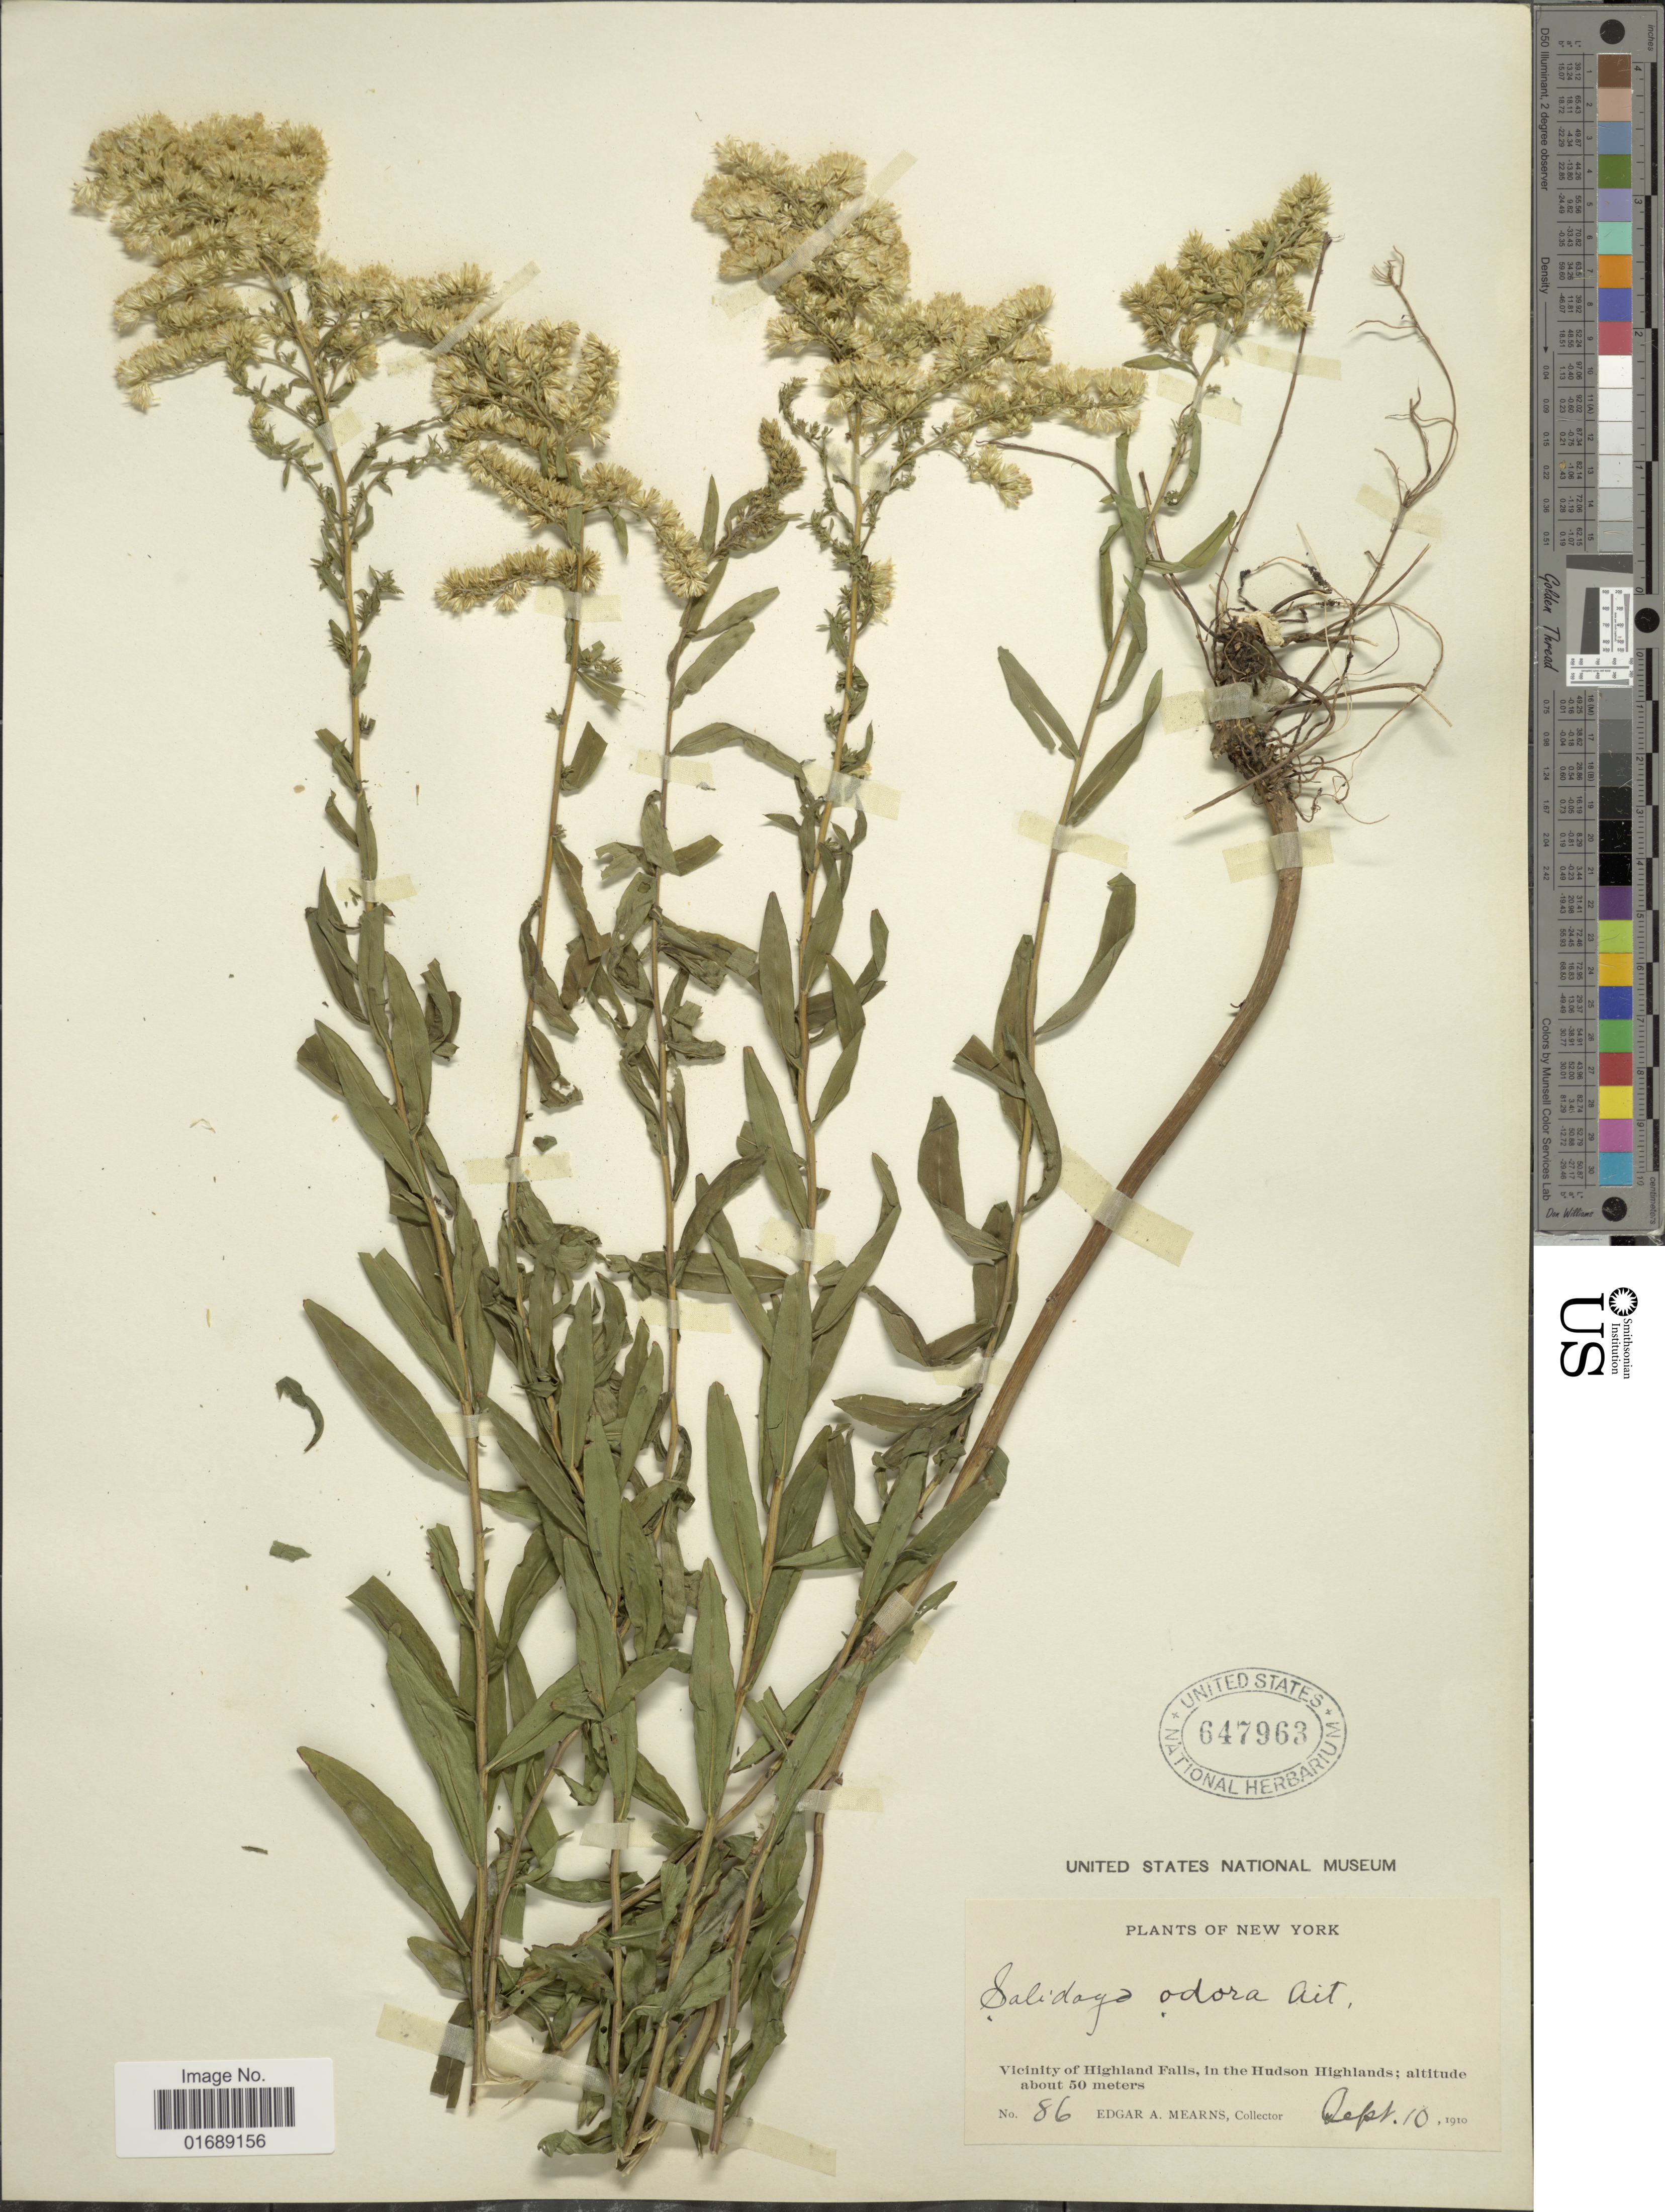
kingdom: Plantae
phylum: Tracheophyta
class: Magnoliopsida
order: Asterales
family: Asteraceae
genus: Solidago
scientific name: Solidago odora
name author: Aiton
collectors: E. A. Mearns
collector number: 86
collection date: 1910-09-10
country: United States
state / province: New York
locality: Vicinity of Highland Falls, in the Hudson Highlands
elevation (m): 50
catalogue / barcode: US 647963